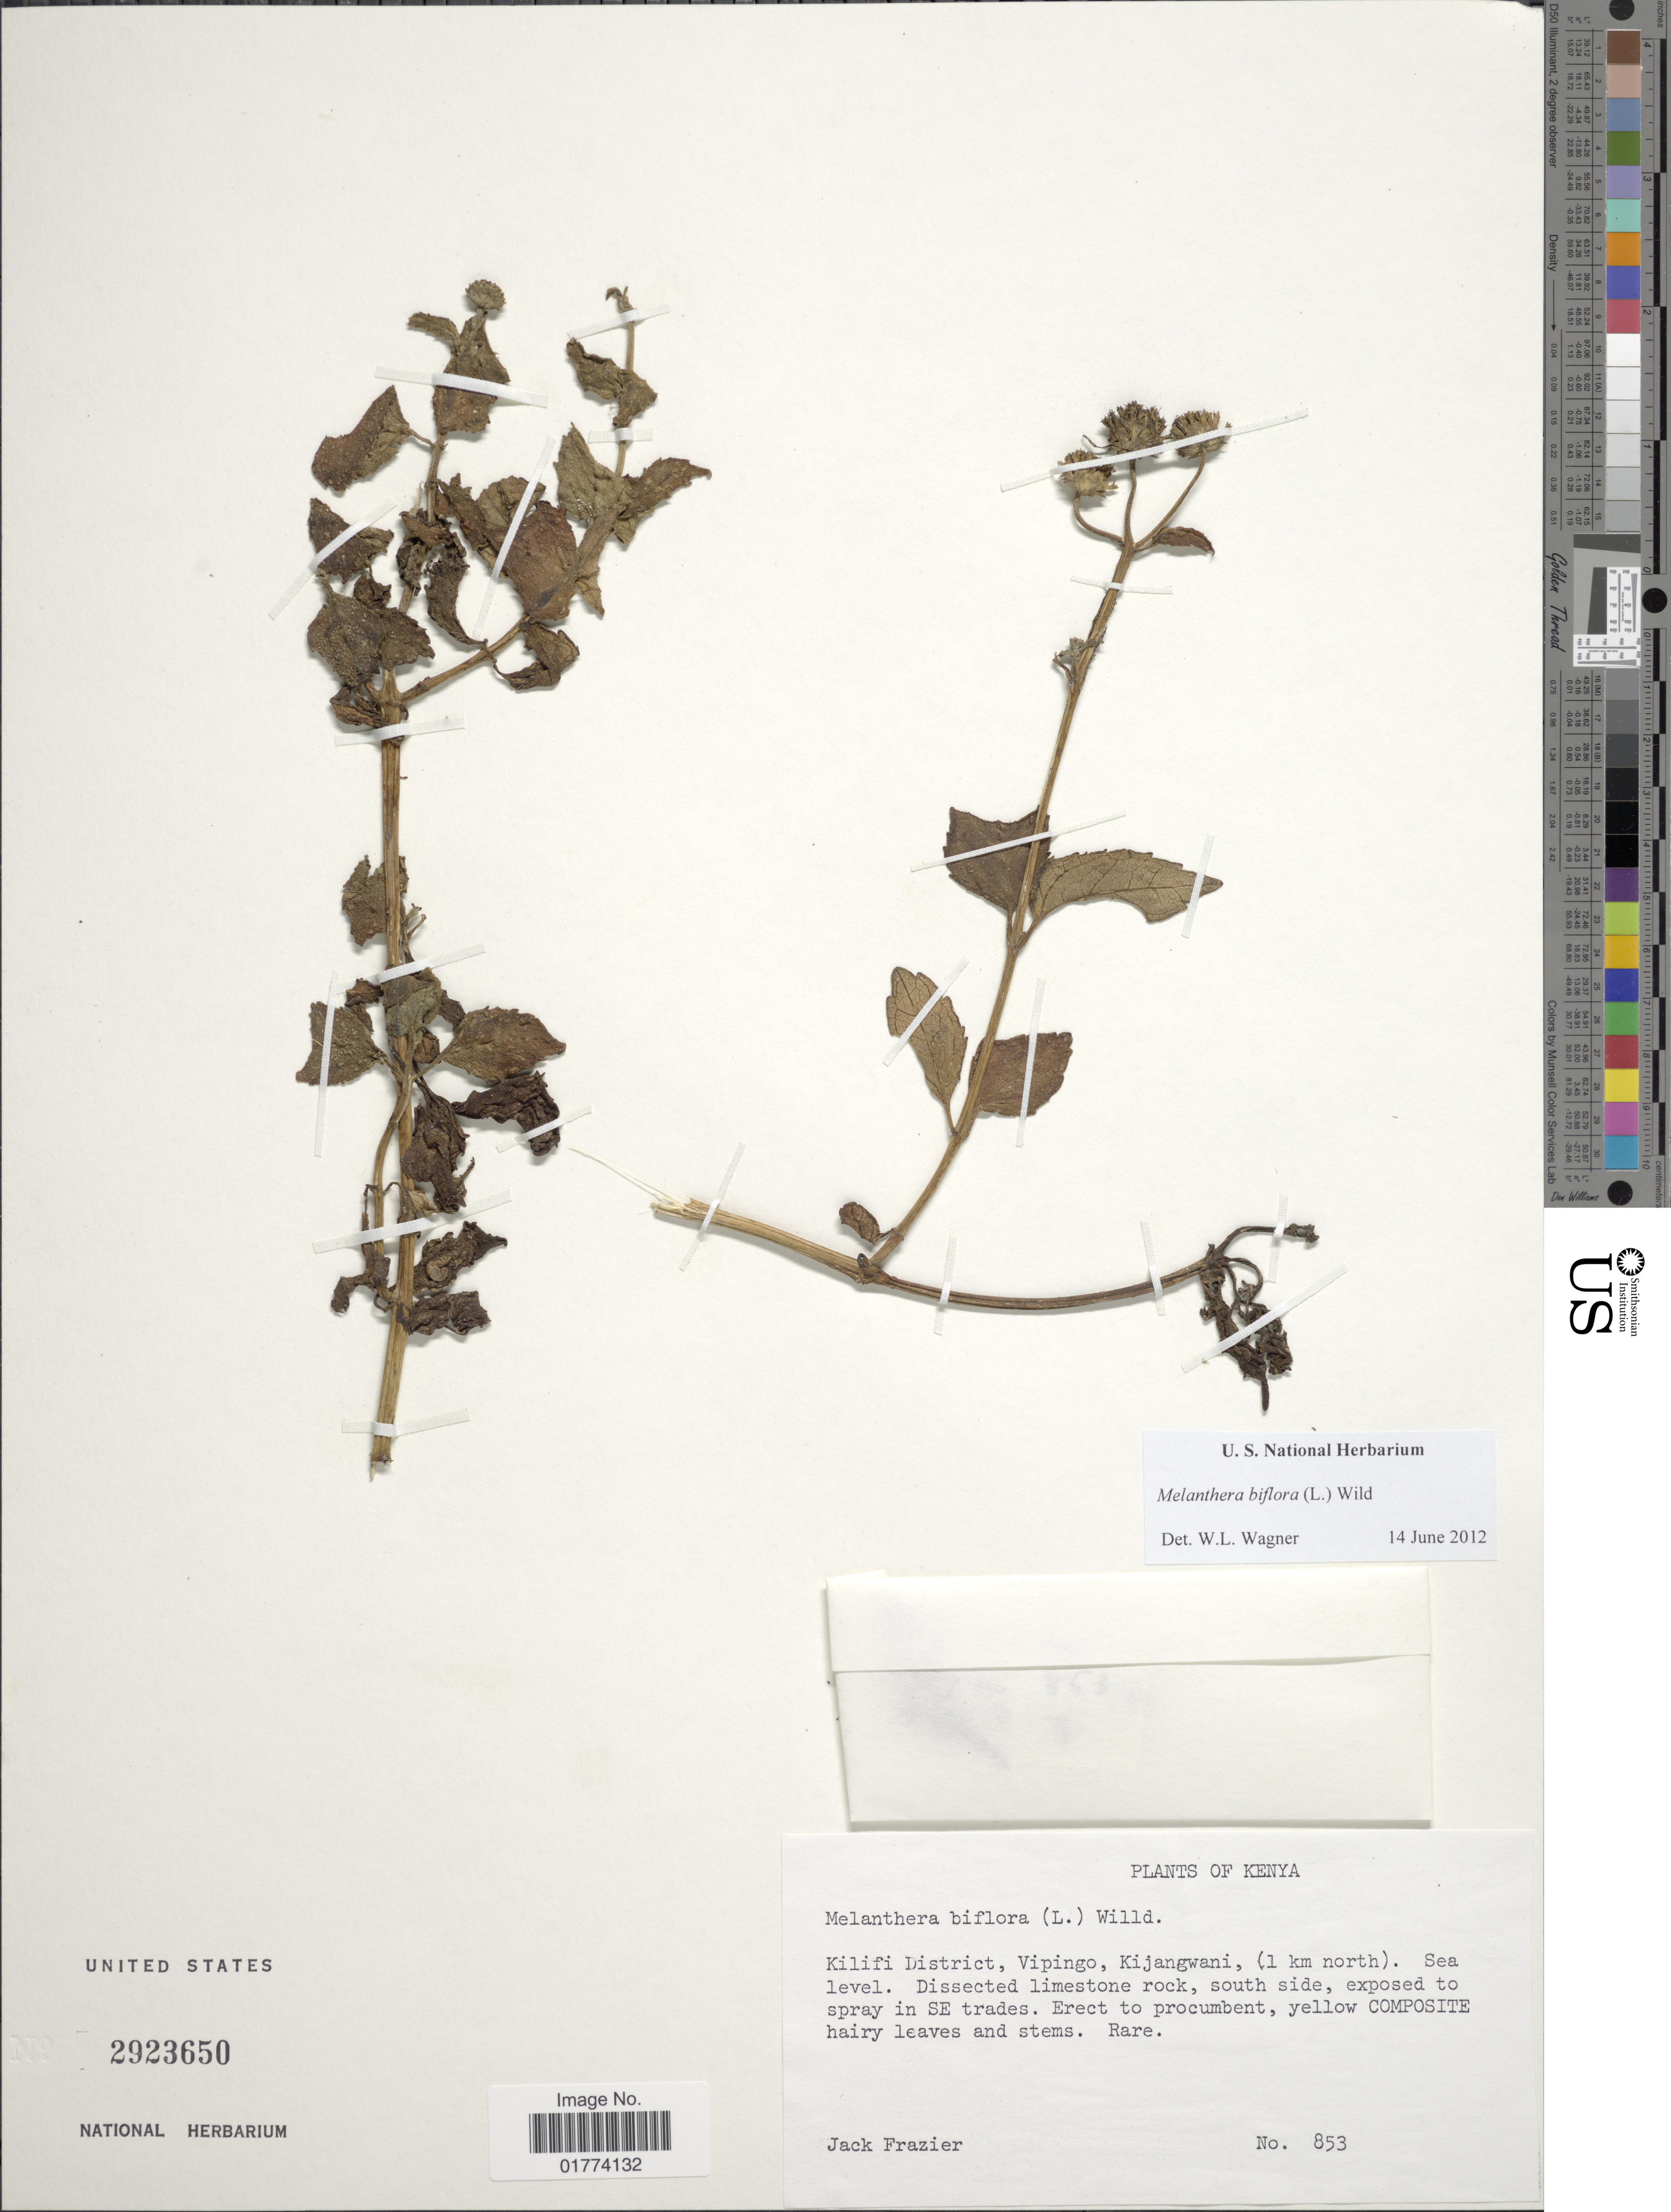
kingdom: Plantae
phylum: Tracheophyta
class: Magnoliopsida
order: Asterales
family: Asteraceae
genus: Wollastonia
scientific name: Wollastonia biflora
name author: (L.) DC.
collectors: J. Frazier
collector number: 853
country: Kenya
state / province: Kilifi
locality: Kilifi District, Vipingi, Kijangwani, (1 km north)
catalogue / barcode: US 2923650